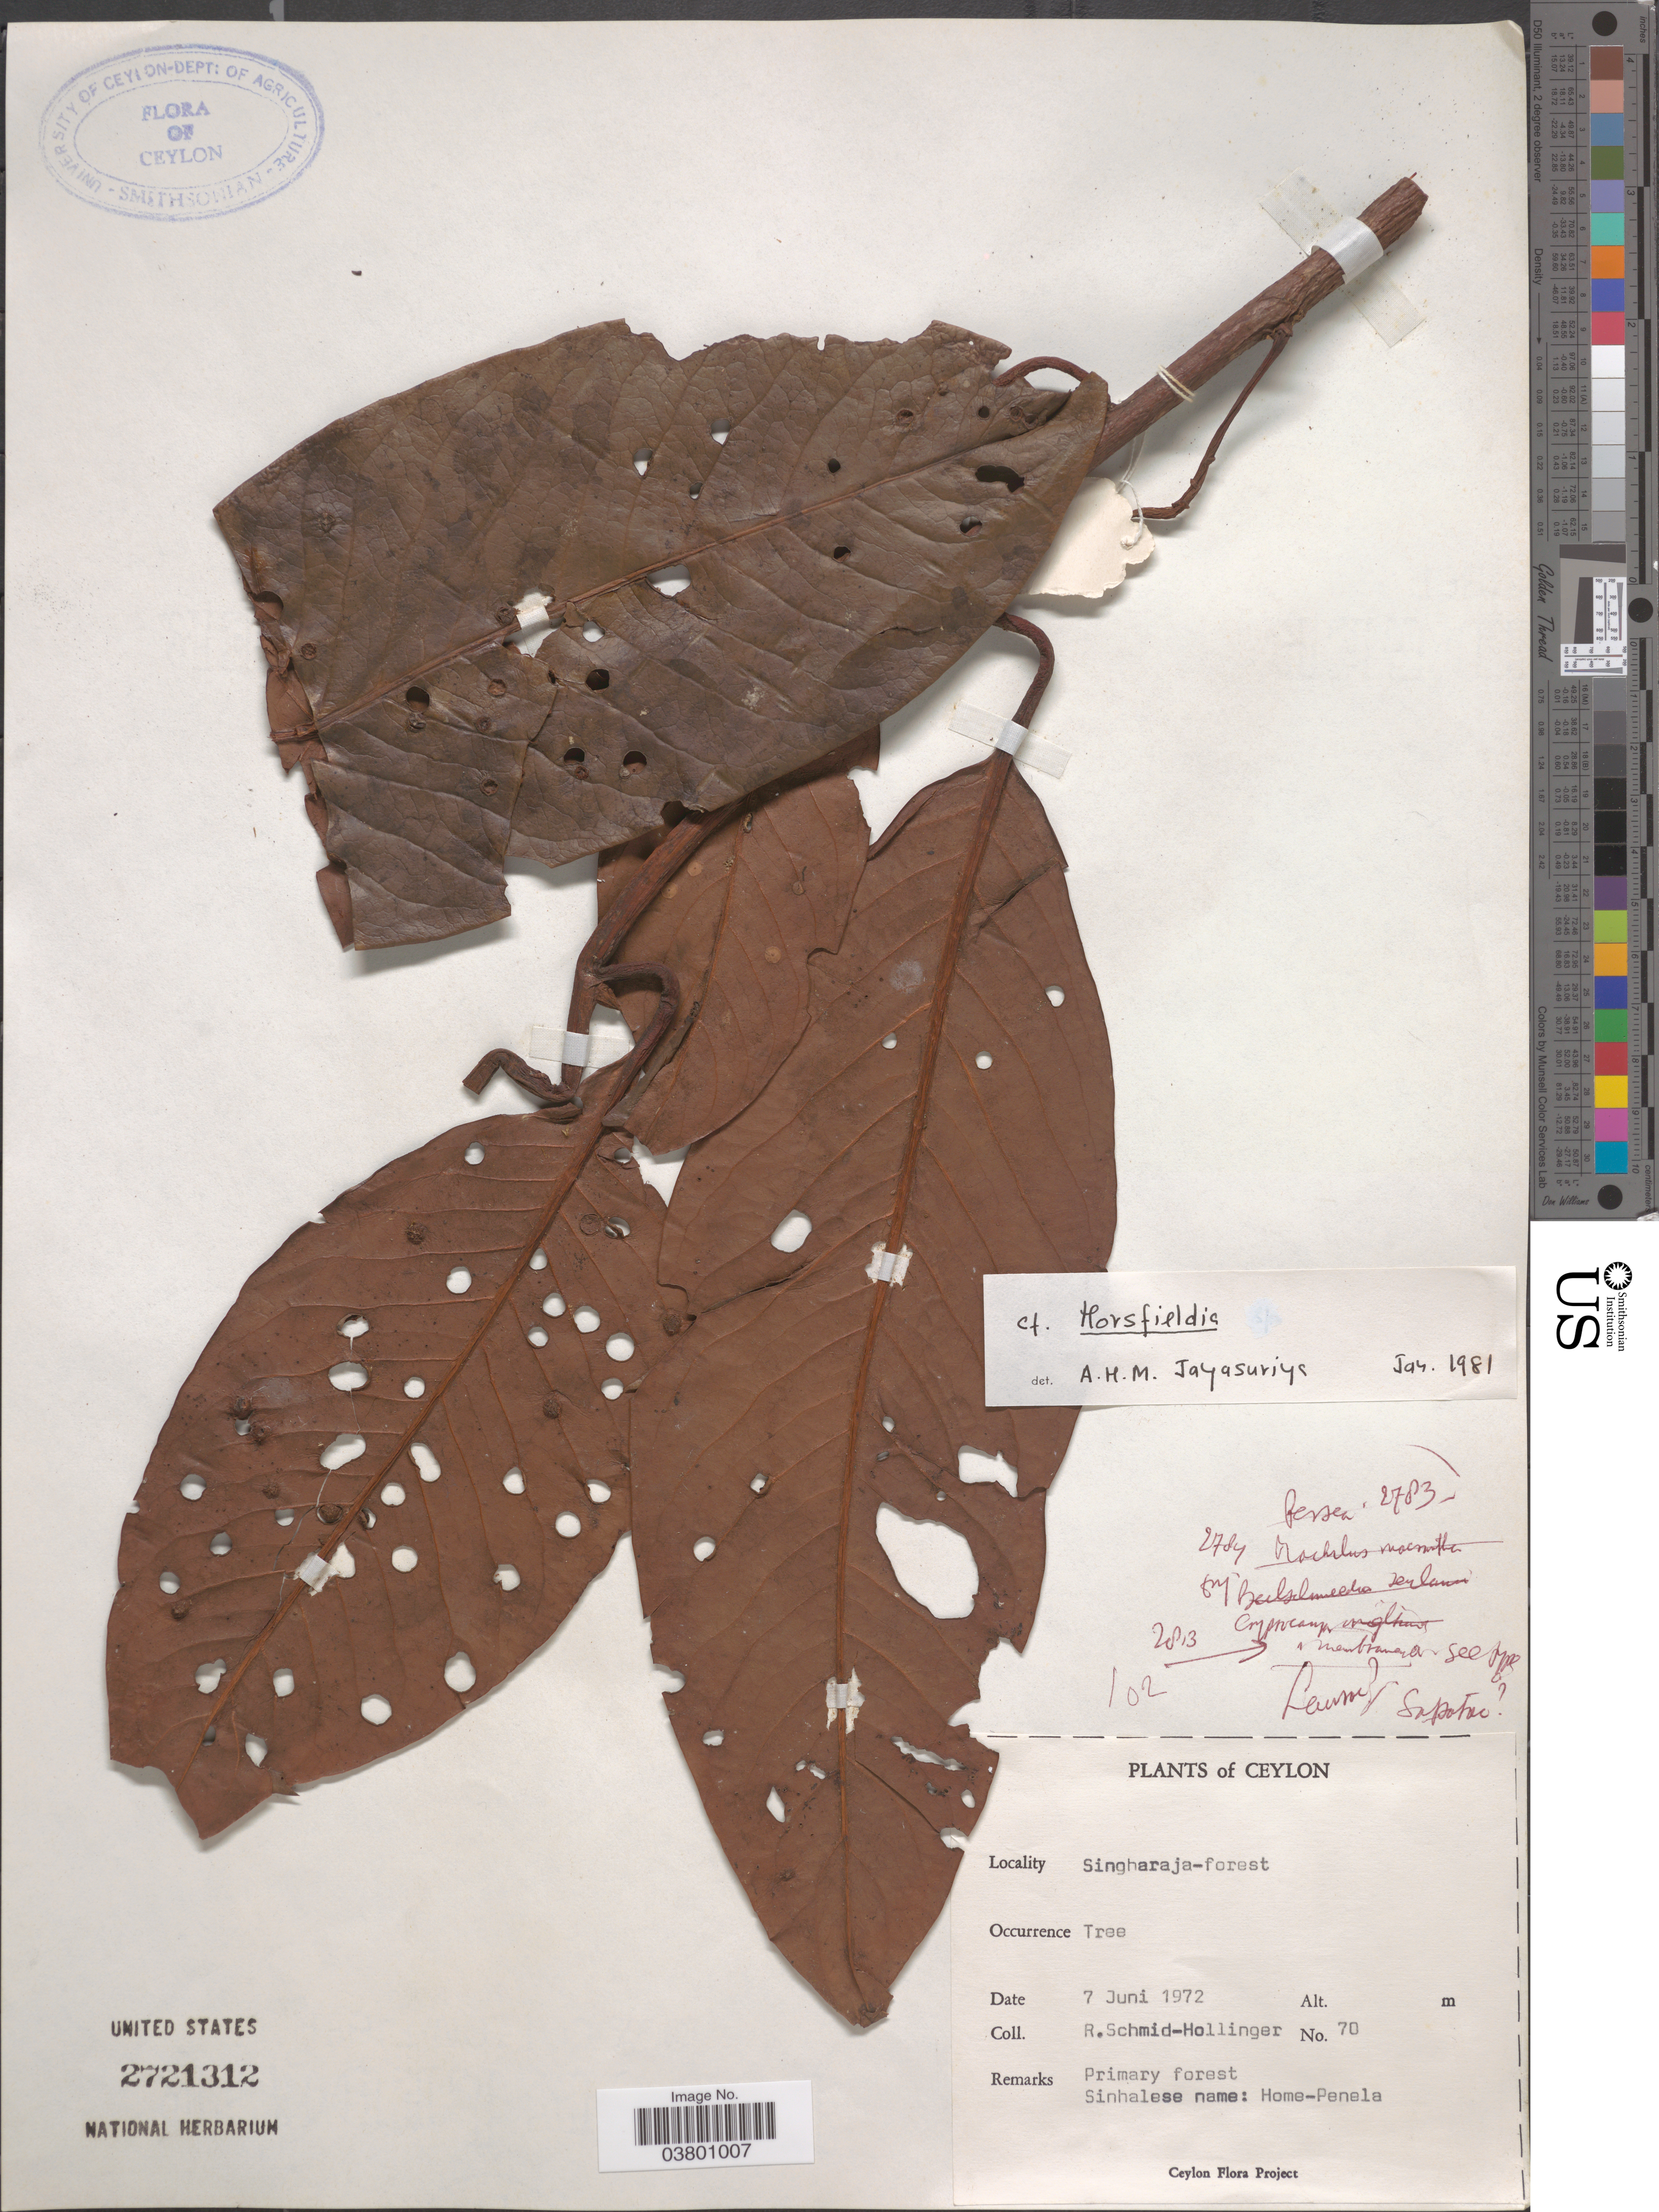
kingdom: Plantae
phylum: Tracheophyta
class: Magnoliopsida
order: Magnoliales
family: Myristicaceae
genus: Horsfieldia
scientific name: Horsfieldia sp.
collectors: R. Schmid-Hollinger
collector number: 70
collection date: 1972-06-07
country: Sri Lanka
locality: Ceylon. Singharaja-forest.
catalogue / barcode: US 2721312